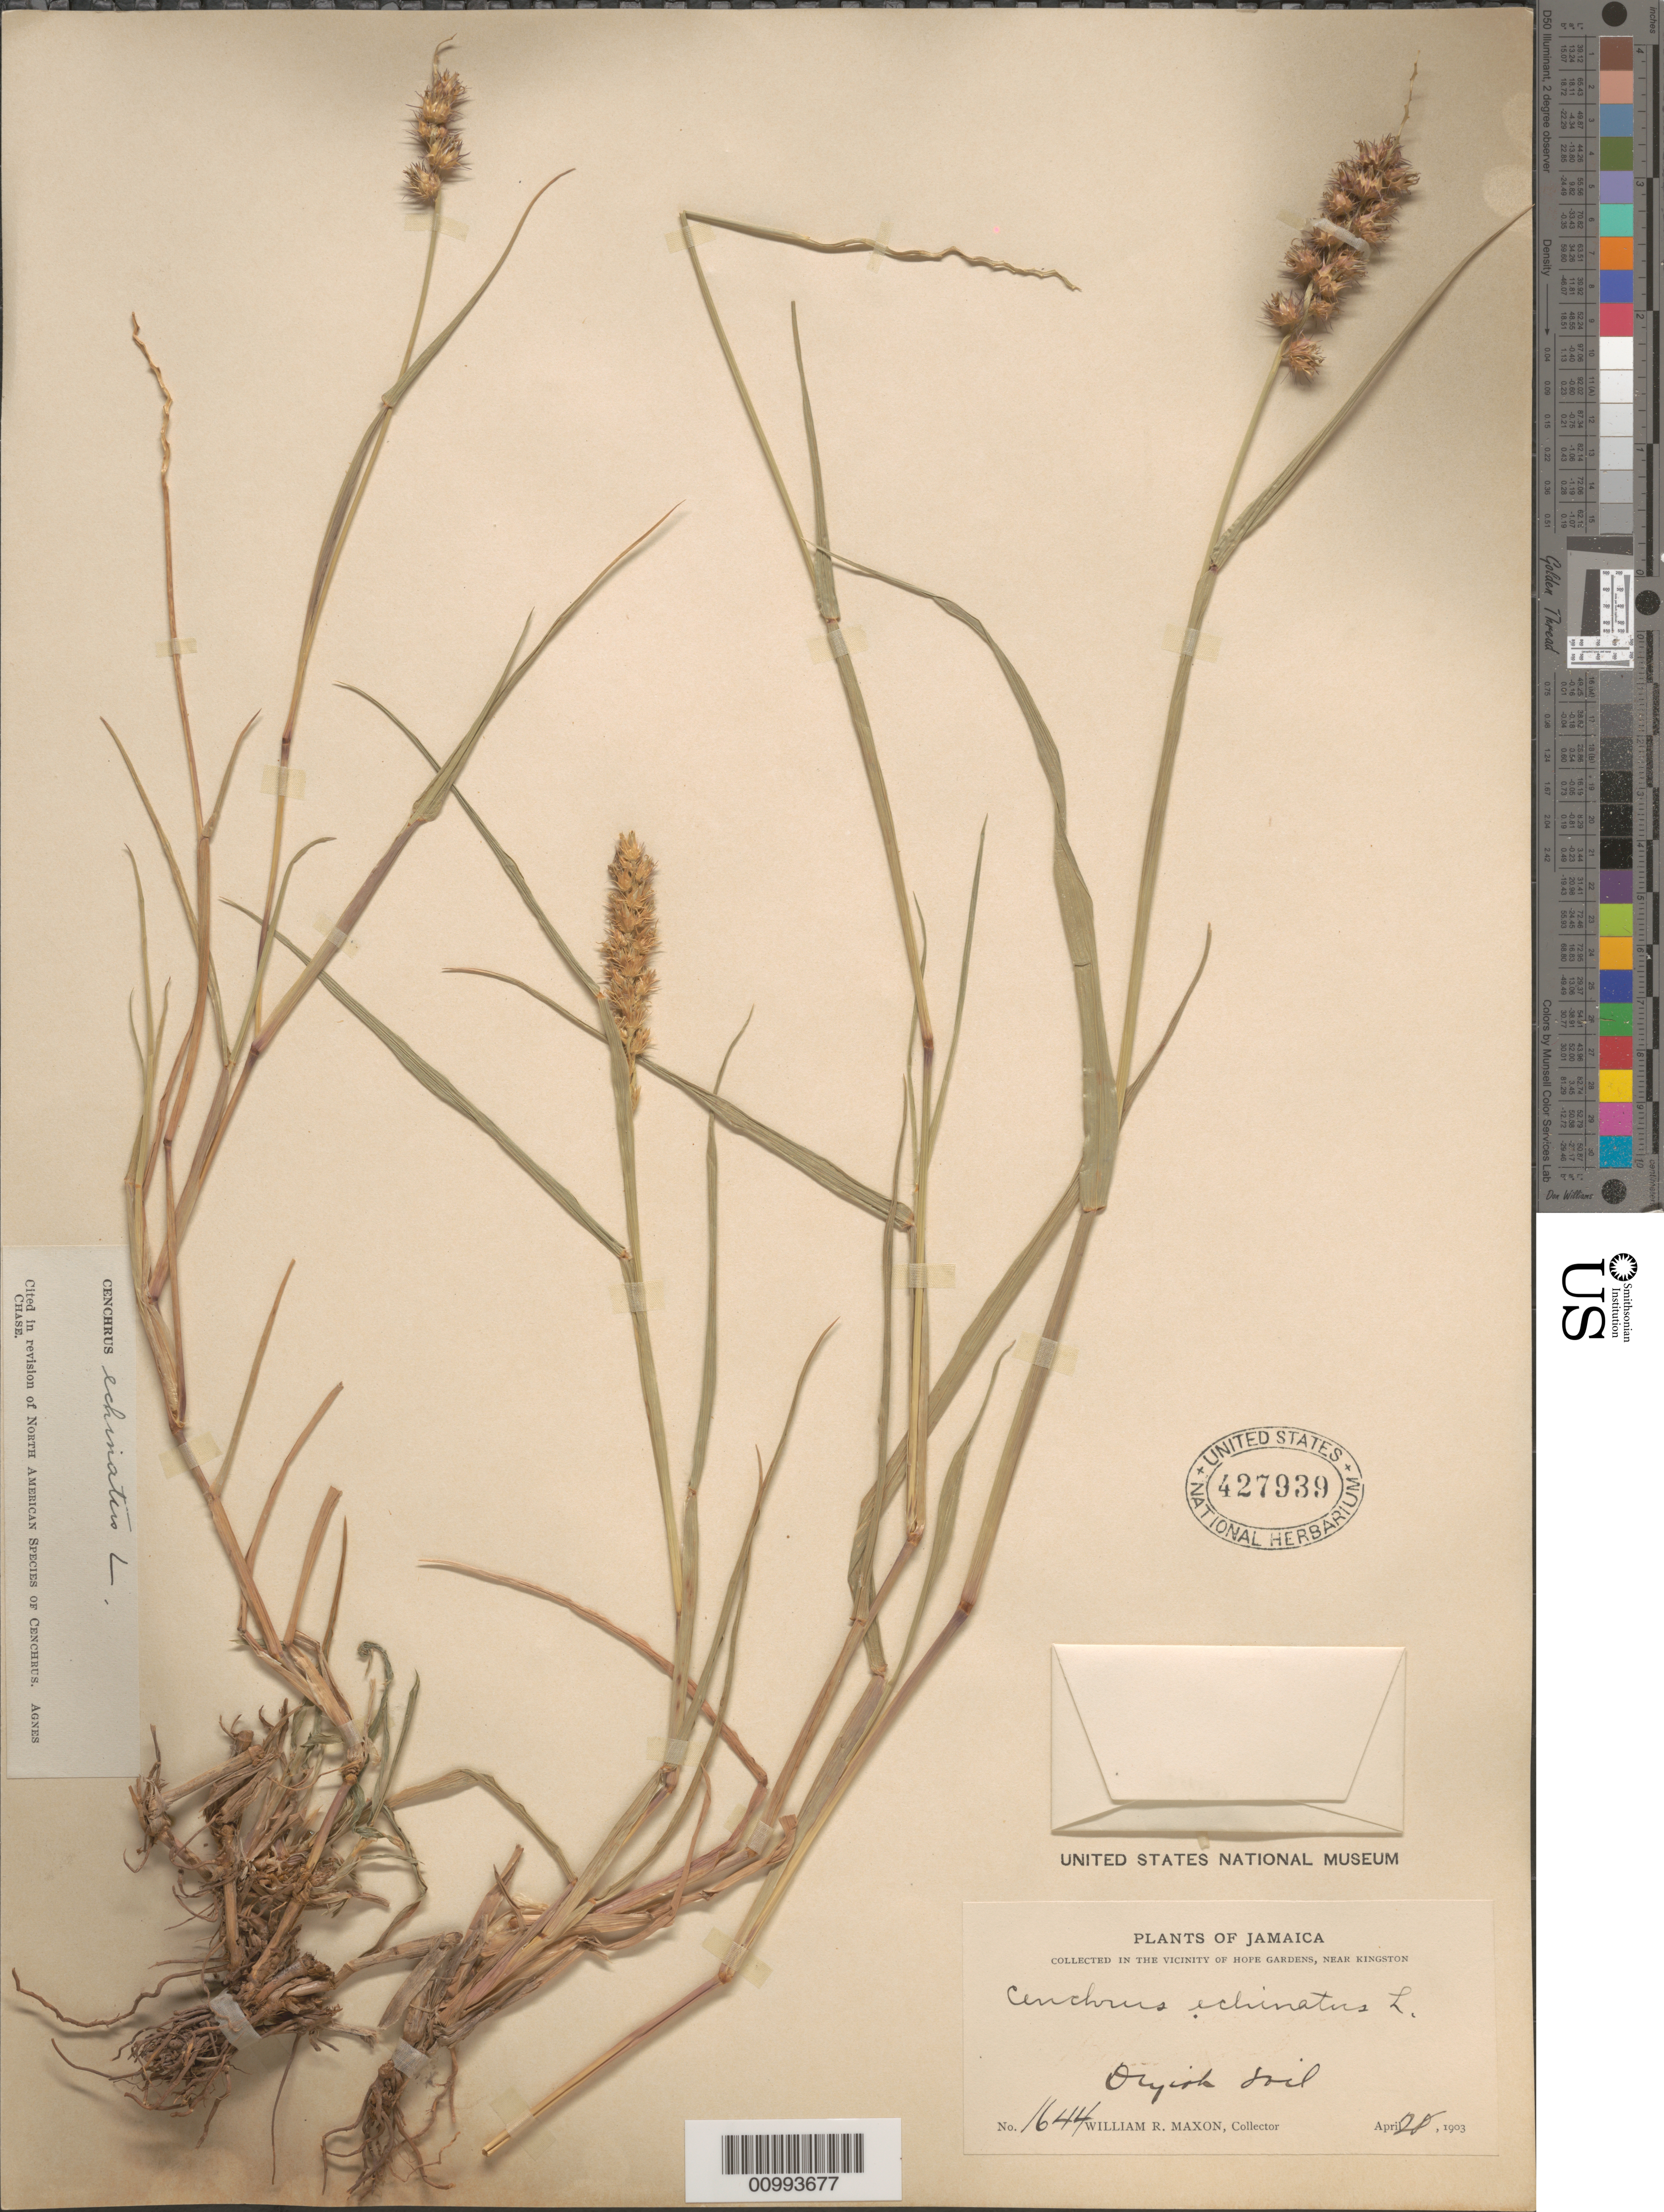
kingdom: Plantae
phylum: Tracheophyta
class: Liliopsida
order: Poales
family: Poaceae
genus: Cenchrus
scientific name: Cenchrus echinatus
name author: L.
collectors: W. R. Maxon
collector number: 1644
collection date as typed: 28 Apr 1903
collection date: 1903-04-28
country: Jamaica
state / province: Kingston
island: Jamaica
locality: Hope Gardens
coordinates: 0 N, 0 E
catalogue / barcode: US 427939